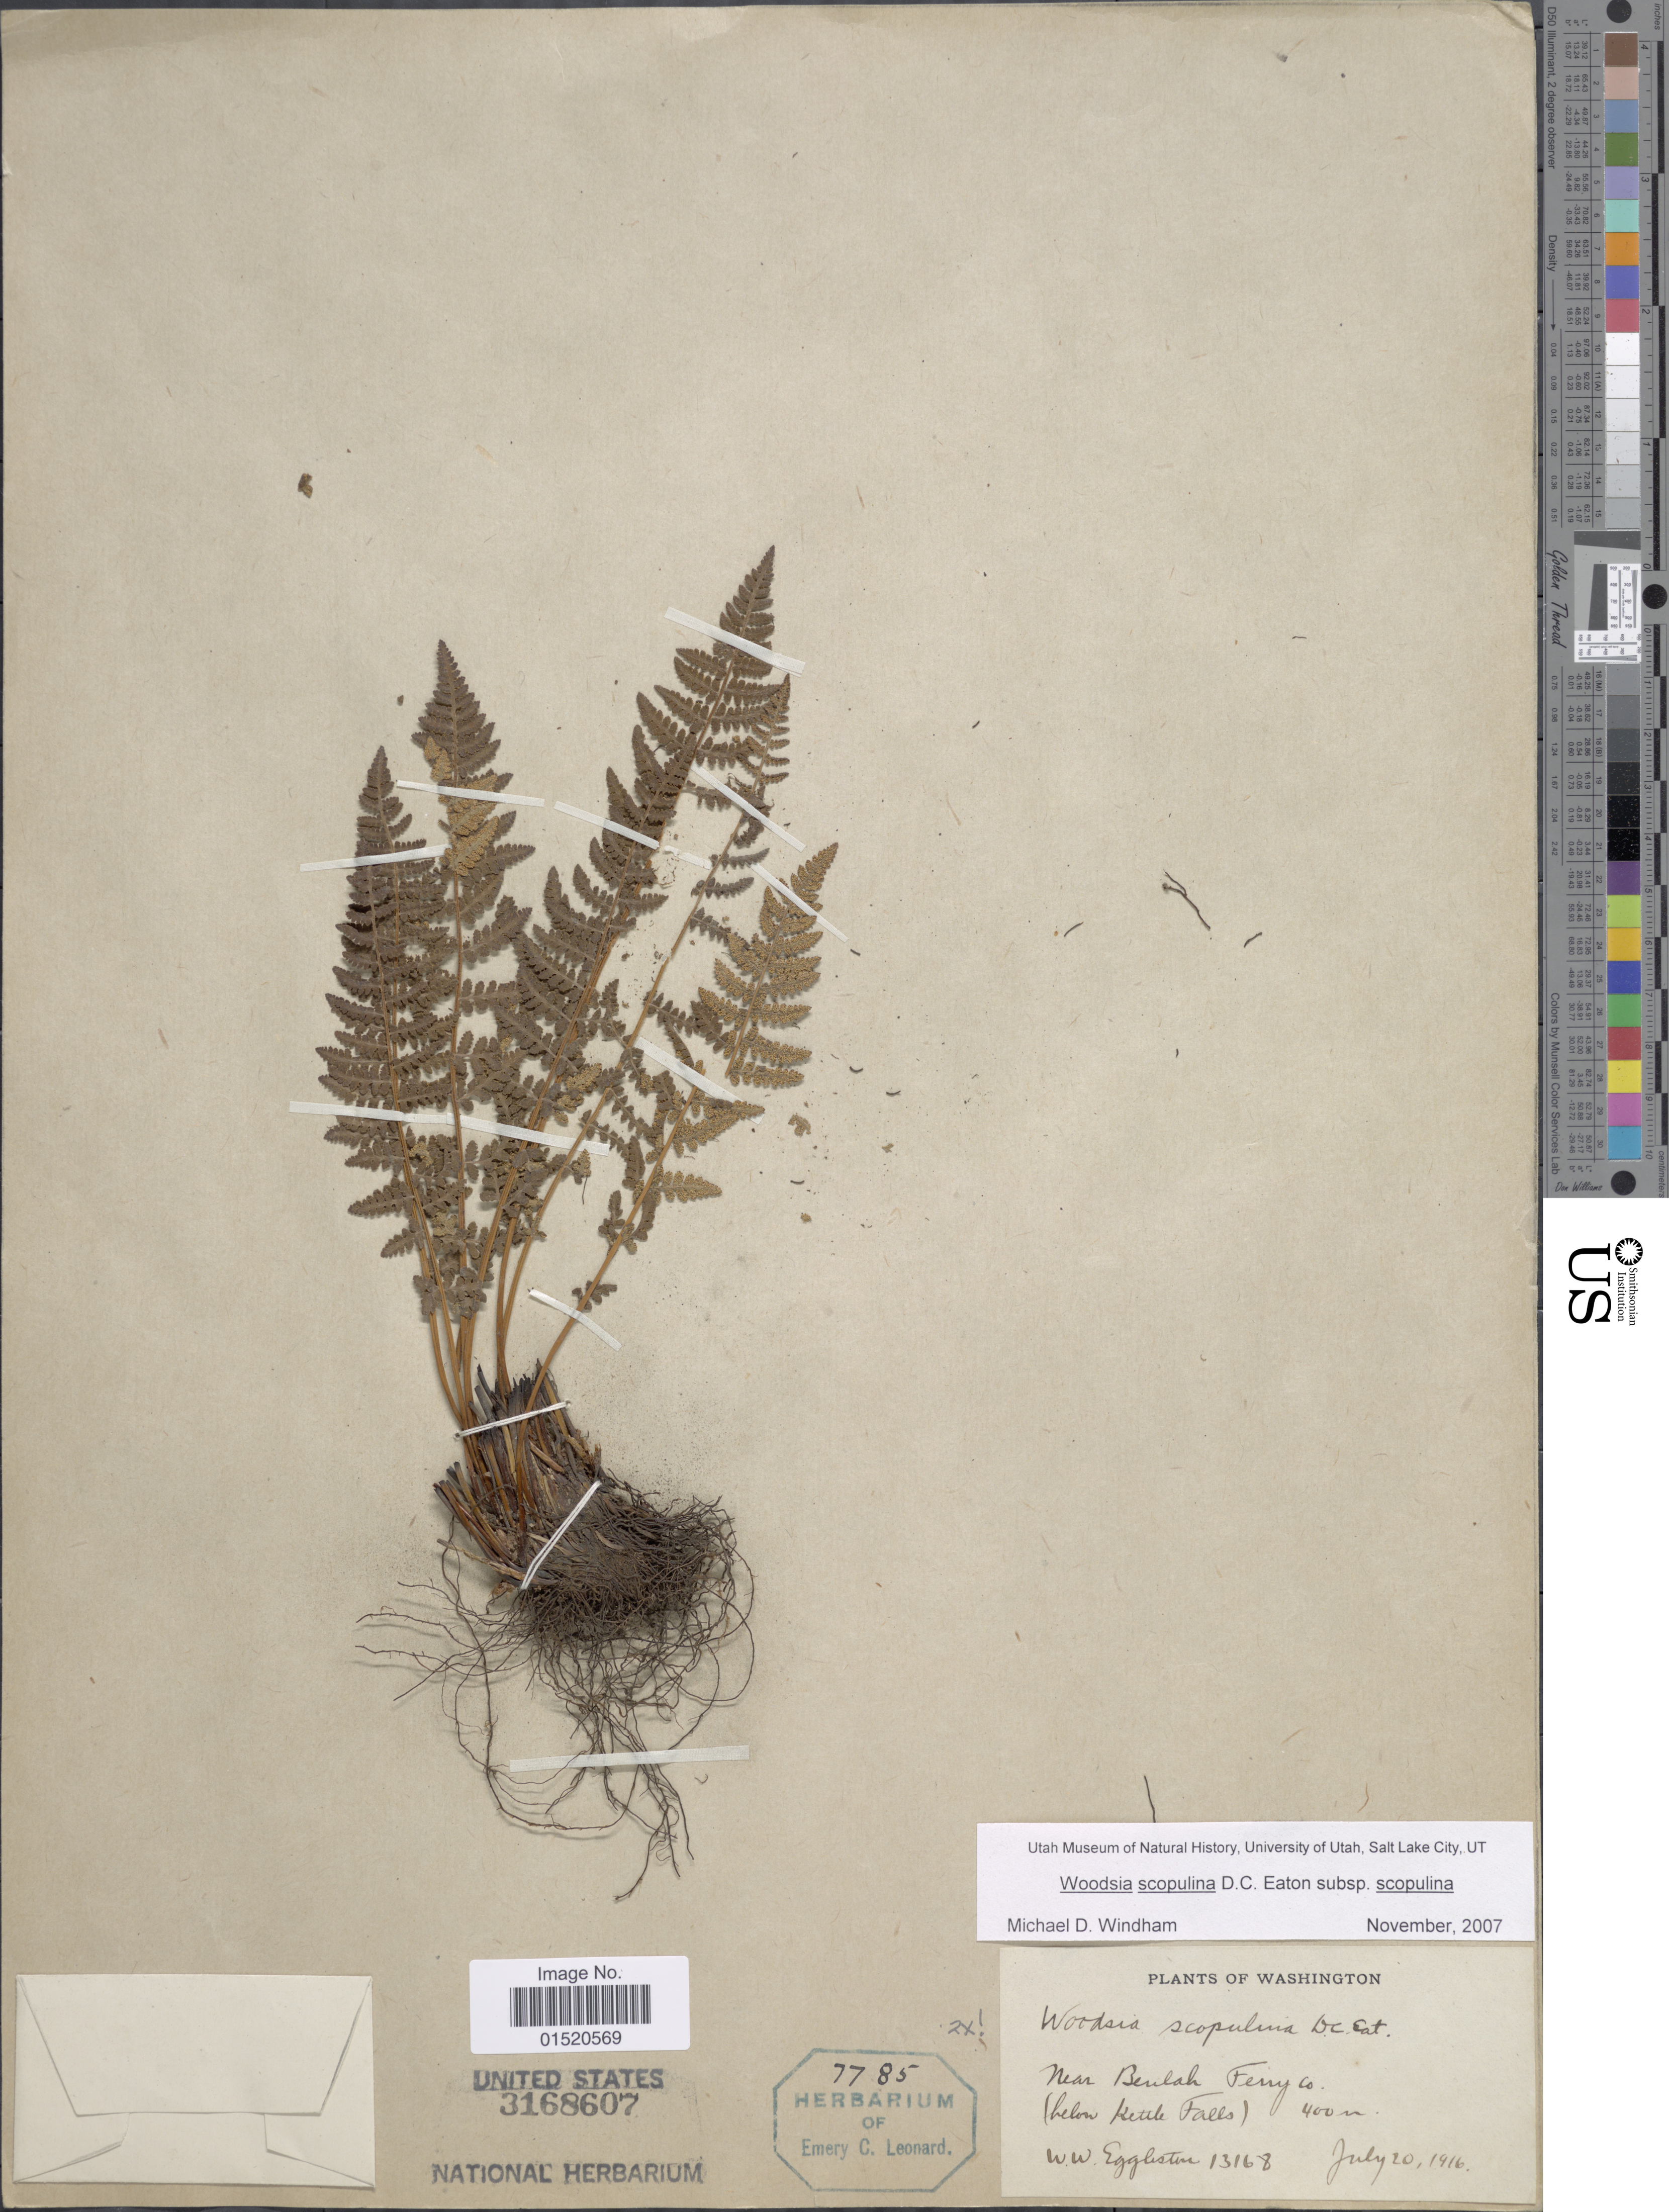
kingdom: Plantae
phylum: Tracheophyta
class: Polypodiopsida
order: Polypodiales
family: Woodsiaceae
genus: Woodsia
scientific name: Woodsia scopulina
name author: D.C. Eaton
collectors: W. W. Eggleston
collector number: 13168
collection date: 1916-07-20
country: United States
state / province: Washington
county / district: Ferry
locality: Near Beulah Ferry Co (below Kettle Falls)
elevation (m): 400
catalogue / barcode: US 3168607